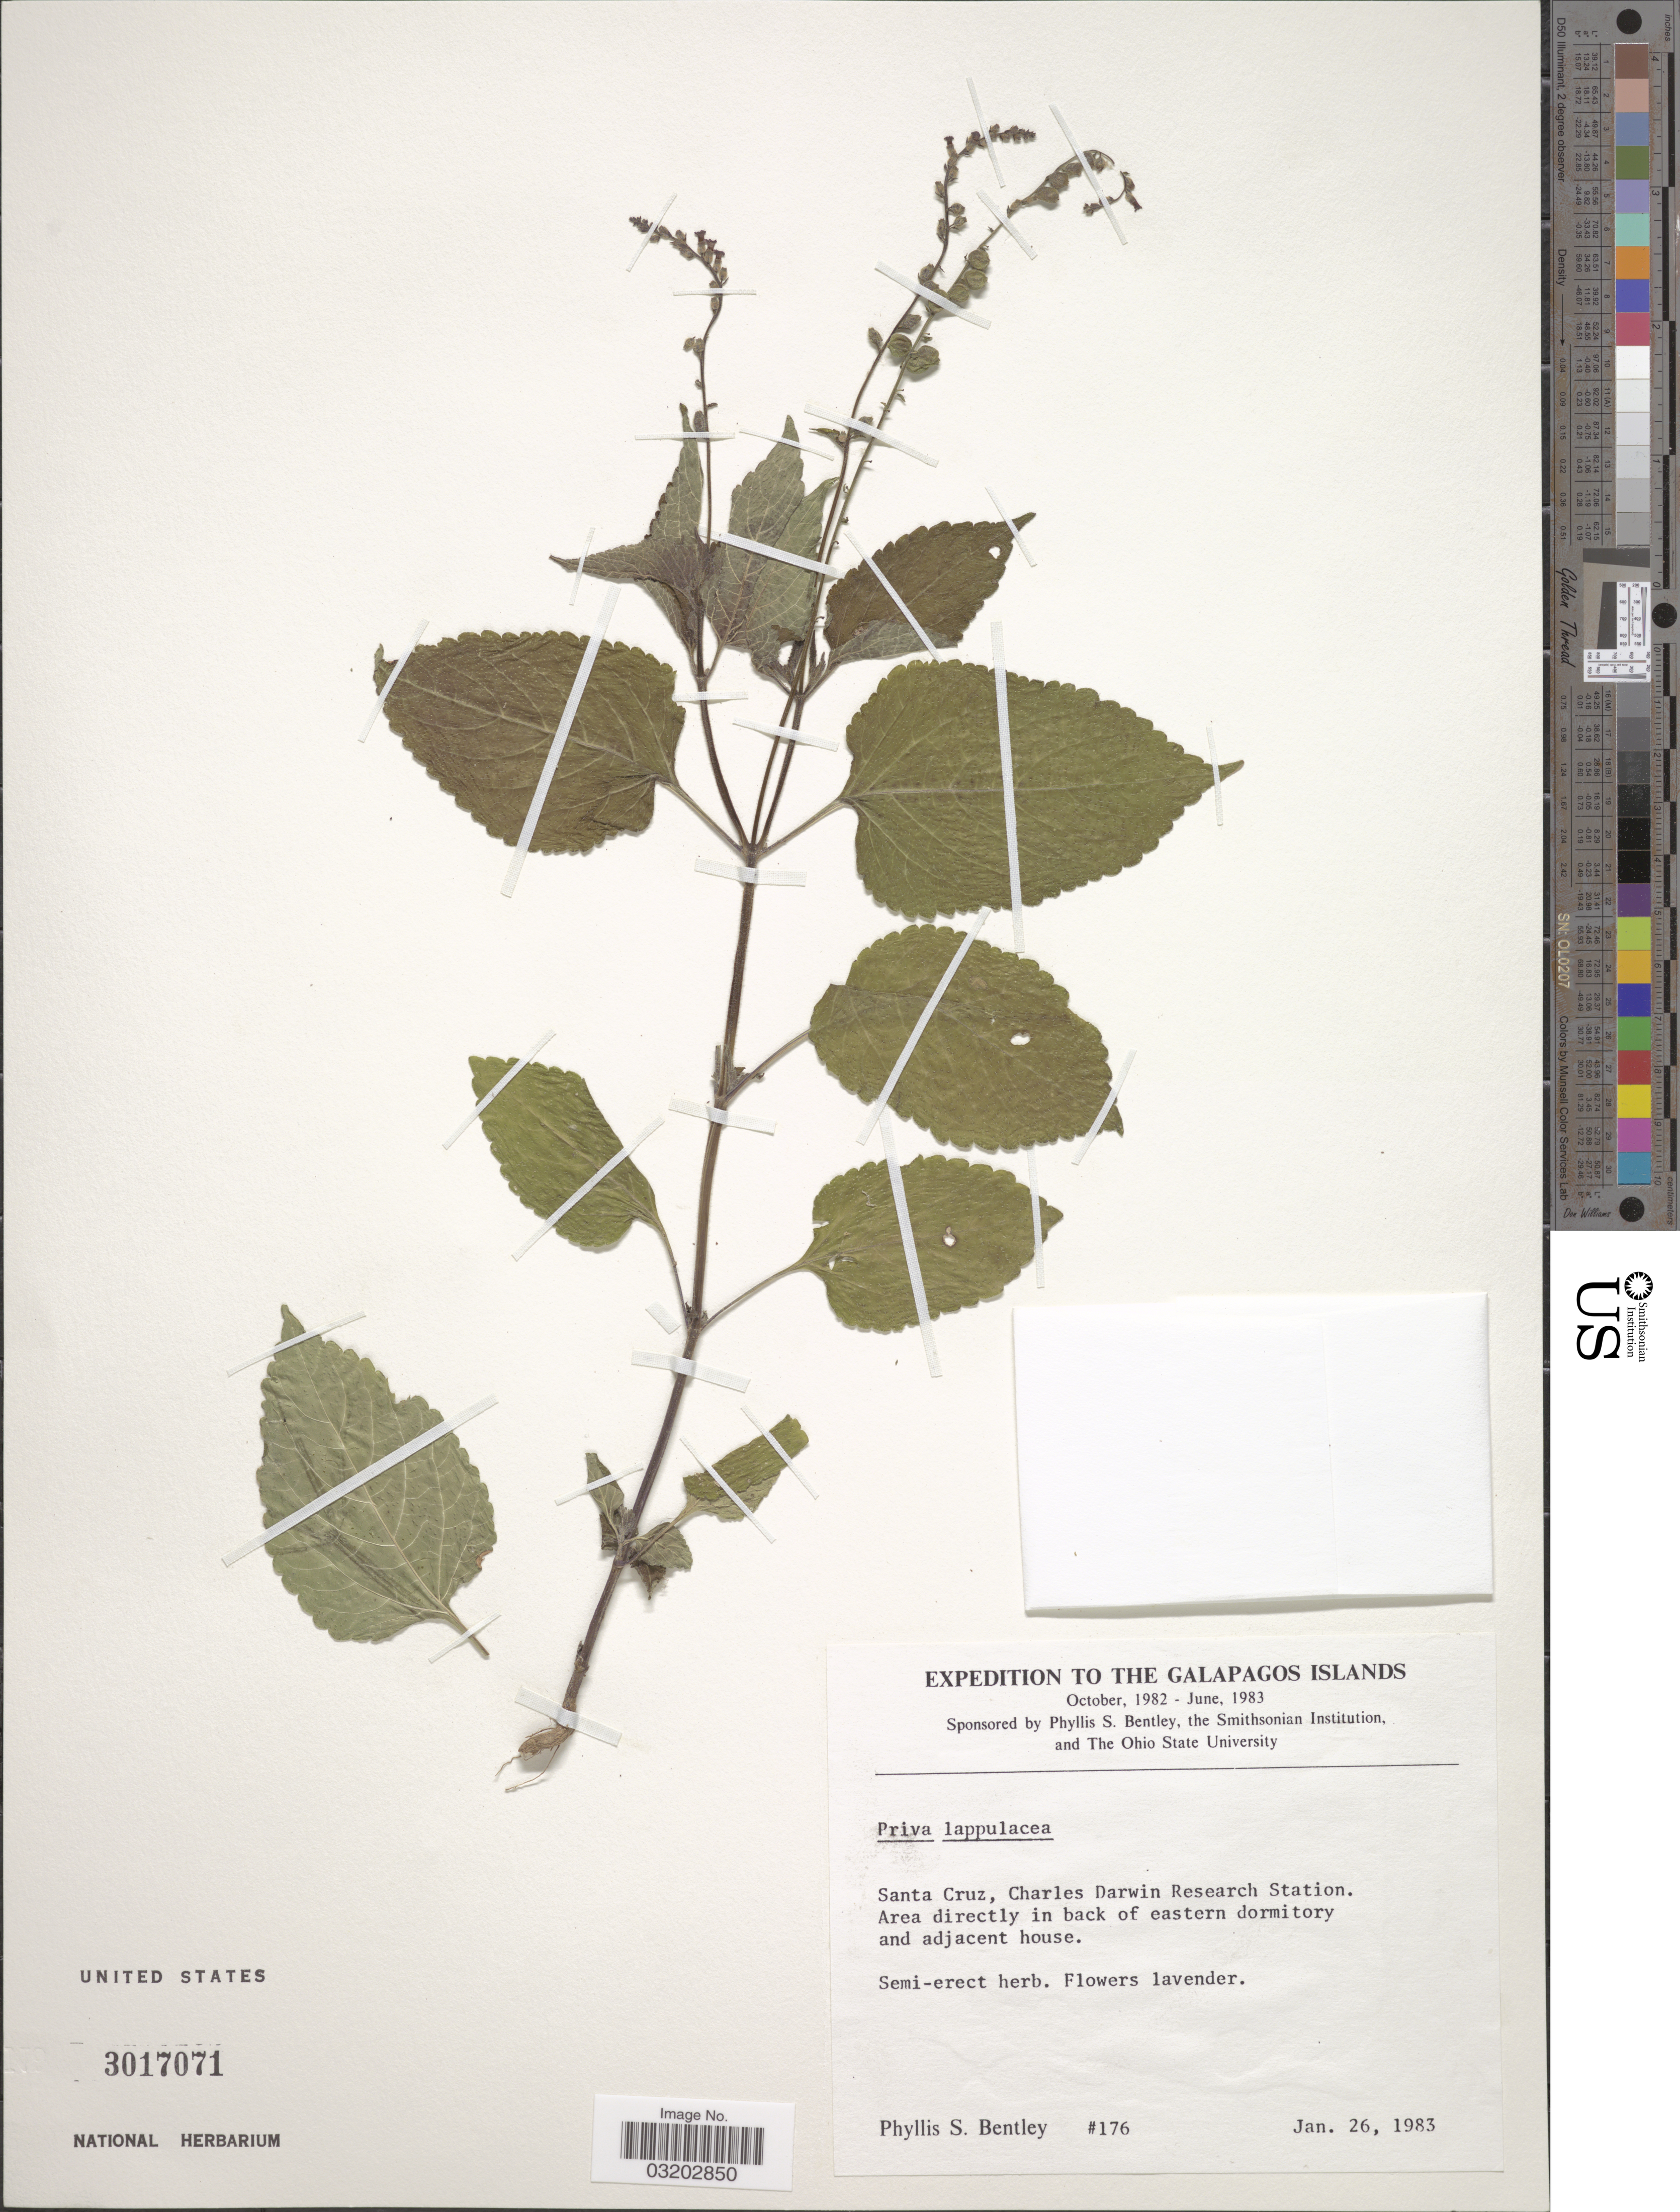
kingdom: Plantae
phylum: Tracheophyta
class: Magnoliopsida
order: Lamiales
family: Verbenaceae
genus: Priva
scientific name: Priva lappulacea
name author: (L.) Pers.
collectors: P. S. Bentley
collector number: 176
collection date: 1983-01-26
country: Ecuador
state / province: Colón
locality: The Galapagos Islands. Santa Curz, Charles Darwin Research Station.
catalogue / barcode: US 3017071